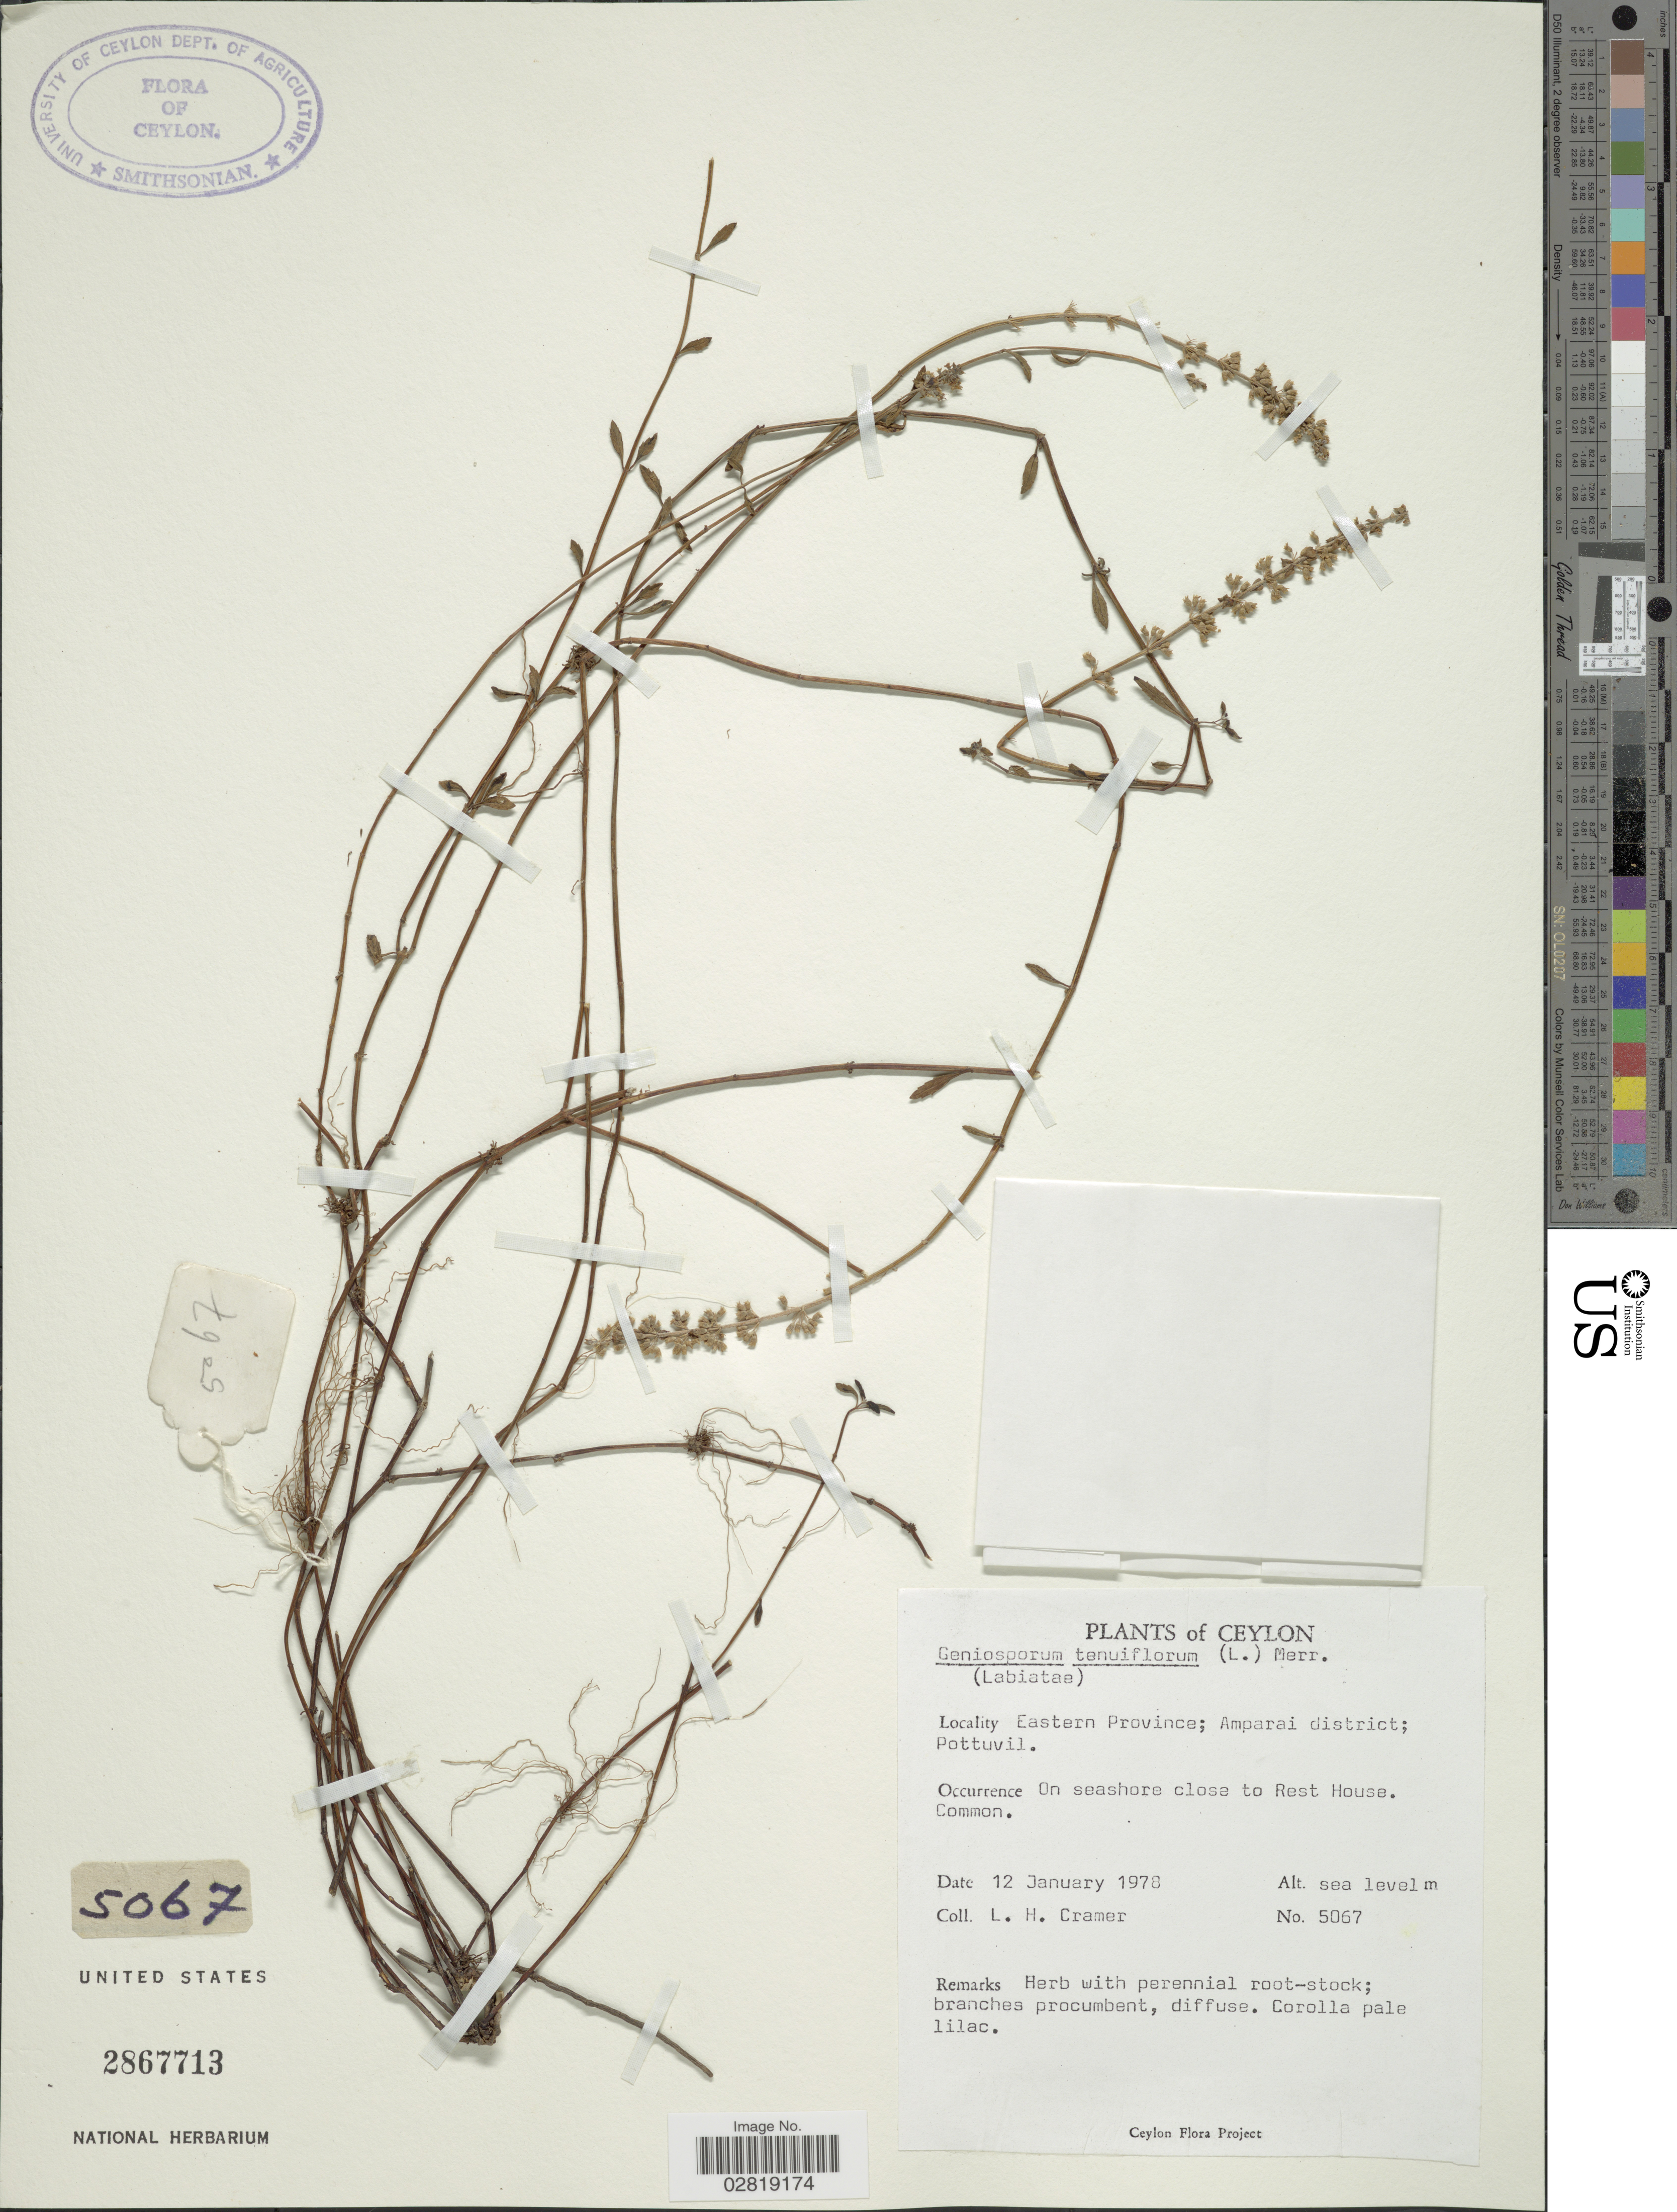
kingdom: Plantae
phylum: Tracheophyta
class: Magnoliopsida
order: Lamiales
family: Lamiaceae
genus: Geniosporum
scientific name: Geniosporum tenuiflorum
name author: (L.) Merr.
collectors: L. H. Cramer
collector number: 5067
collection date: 1978-01-12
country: Sri Lanka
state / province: Eastern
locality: Ceylon. Eastern Province; Amparai district; Pottuvil. On seashore close to Rest House.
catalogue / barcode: US 2867713